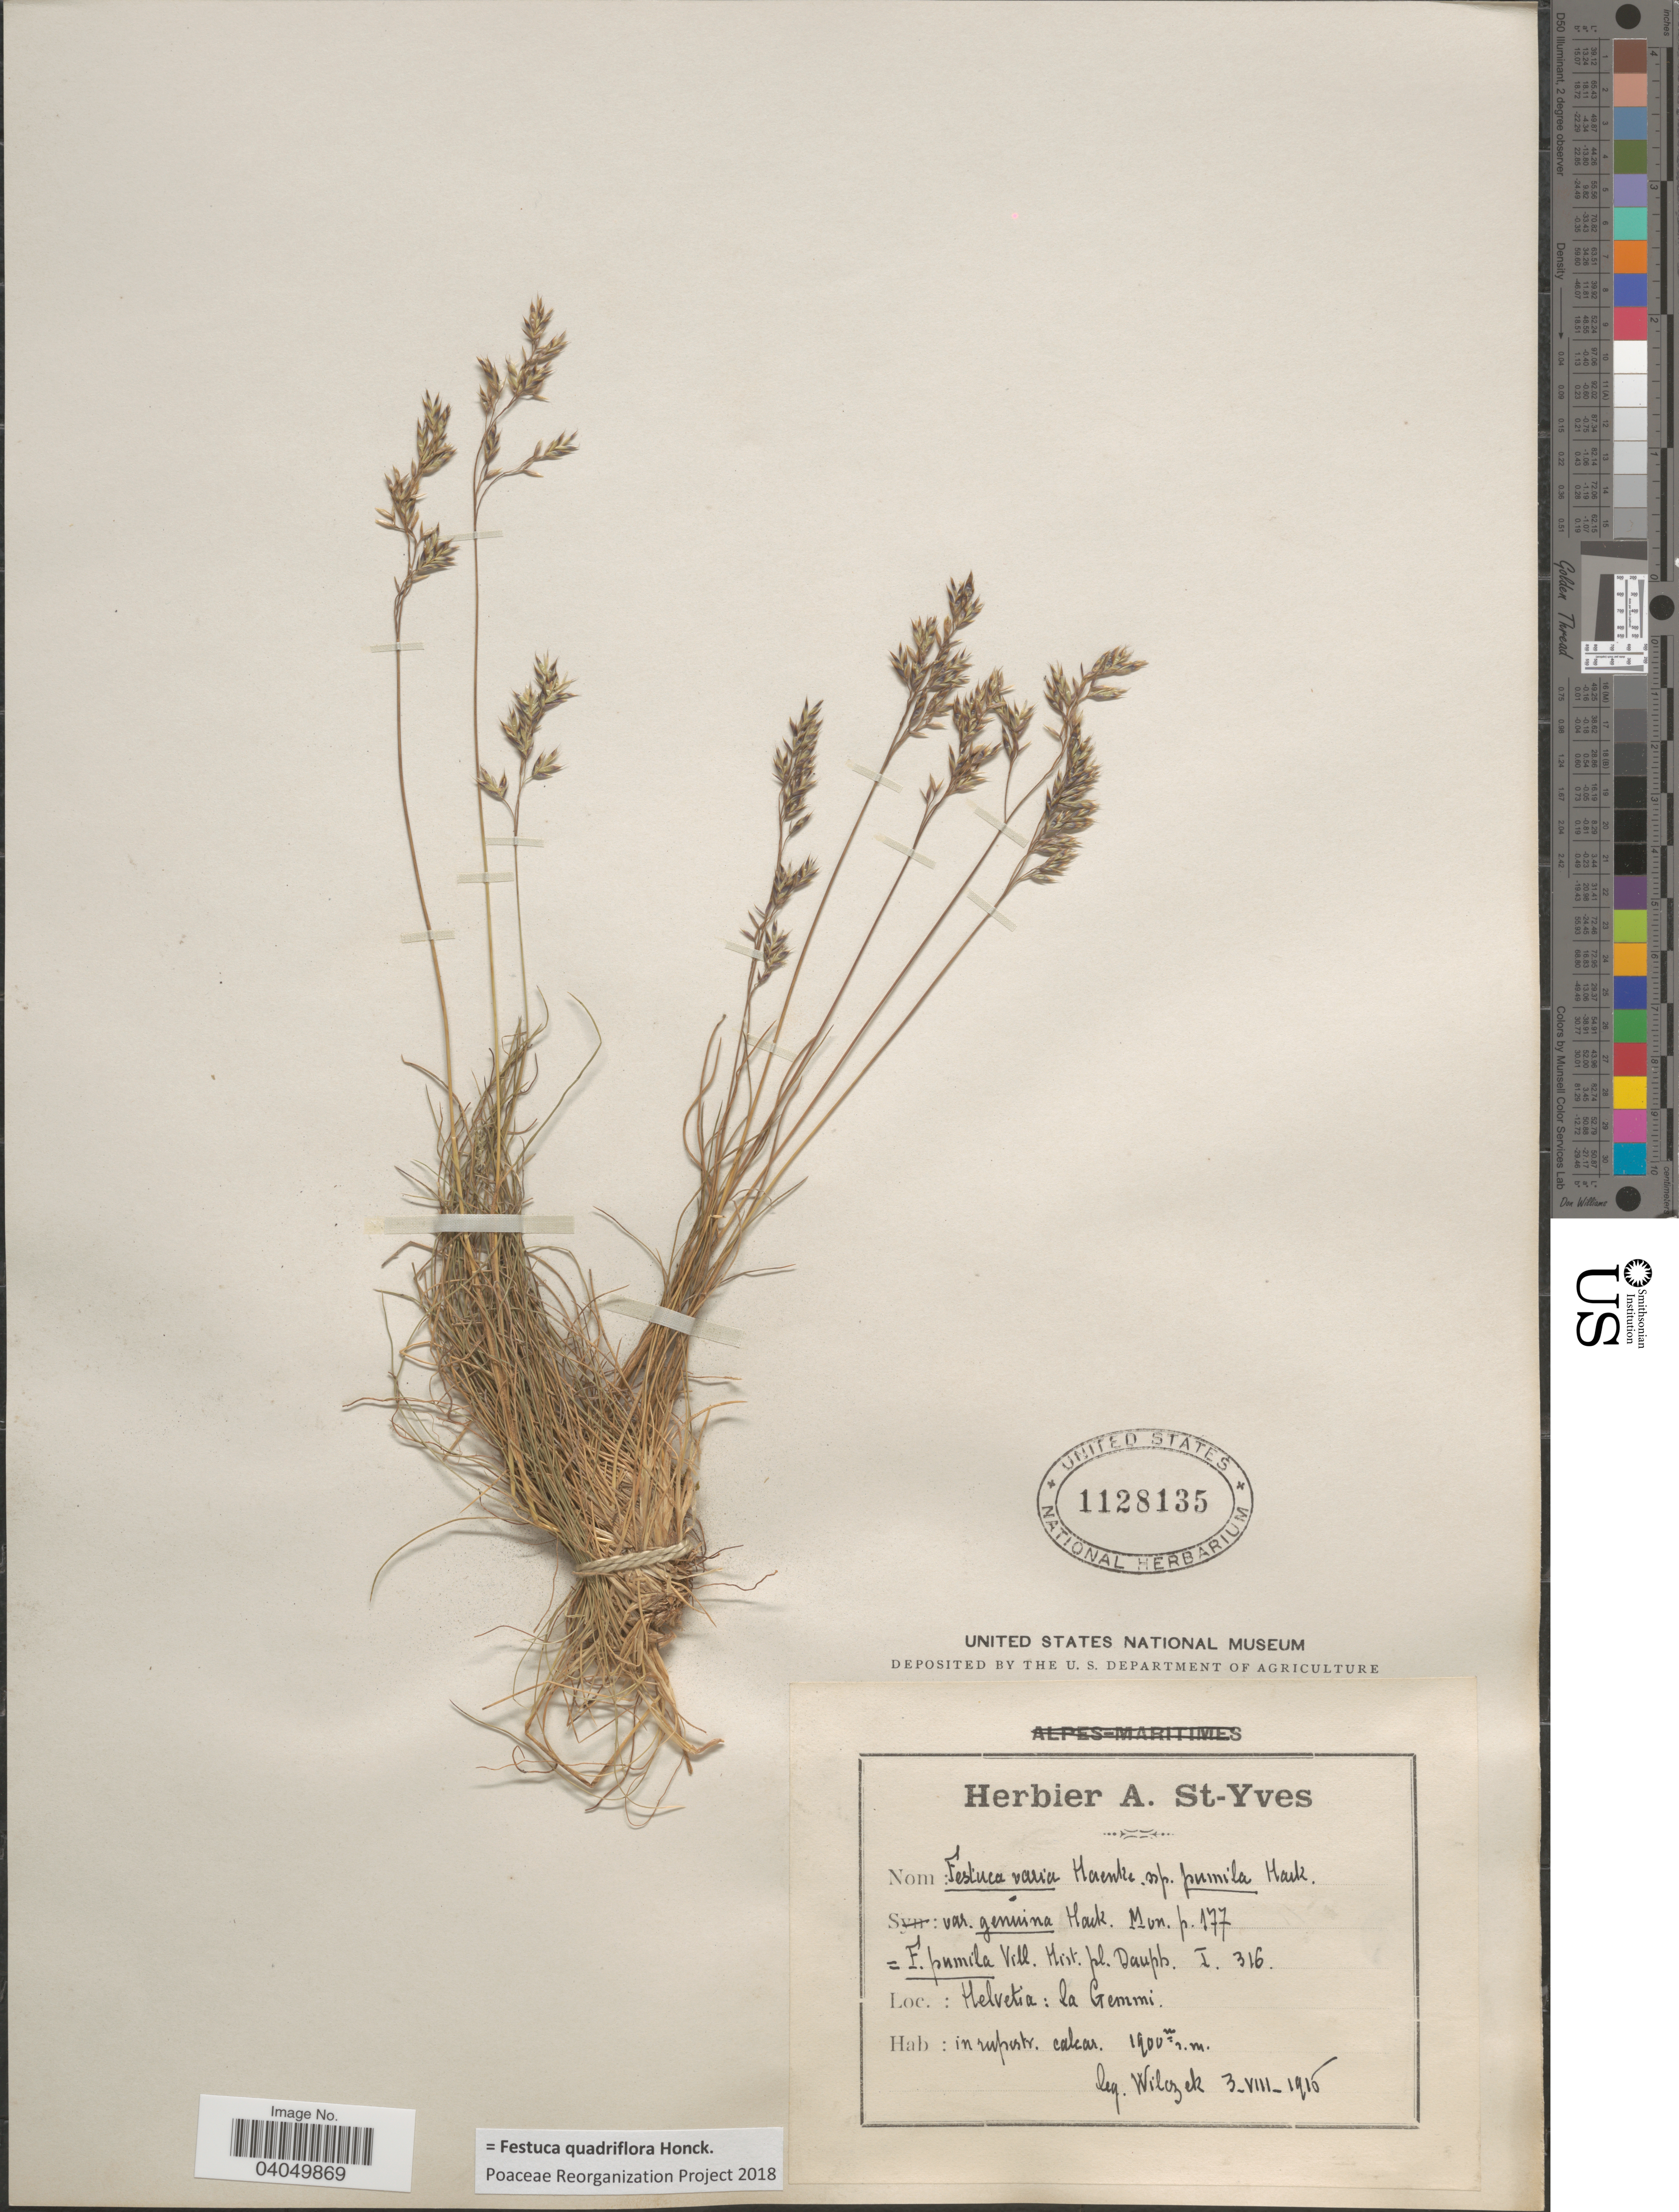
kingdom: Plantae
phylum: Tracheophyta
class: Liliopsida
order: Poales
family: Poaceae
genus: Festuca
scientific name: Festuca quadriflora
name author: Honck.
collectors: Wilczek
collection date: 1915-08-03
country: Switzerland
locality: Helvetia: la Gemmi.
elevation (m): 1900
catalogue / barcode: US 1128135